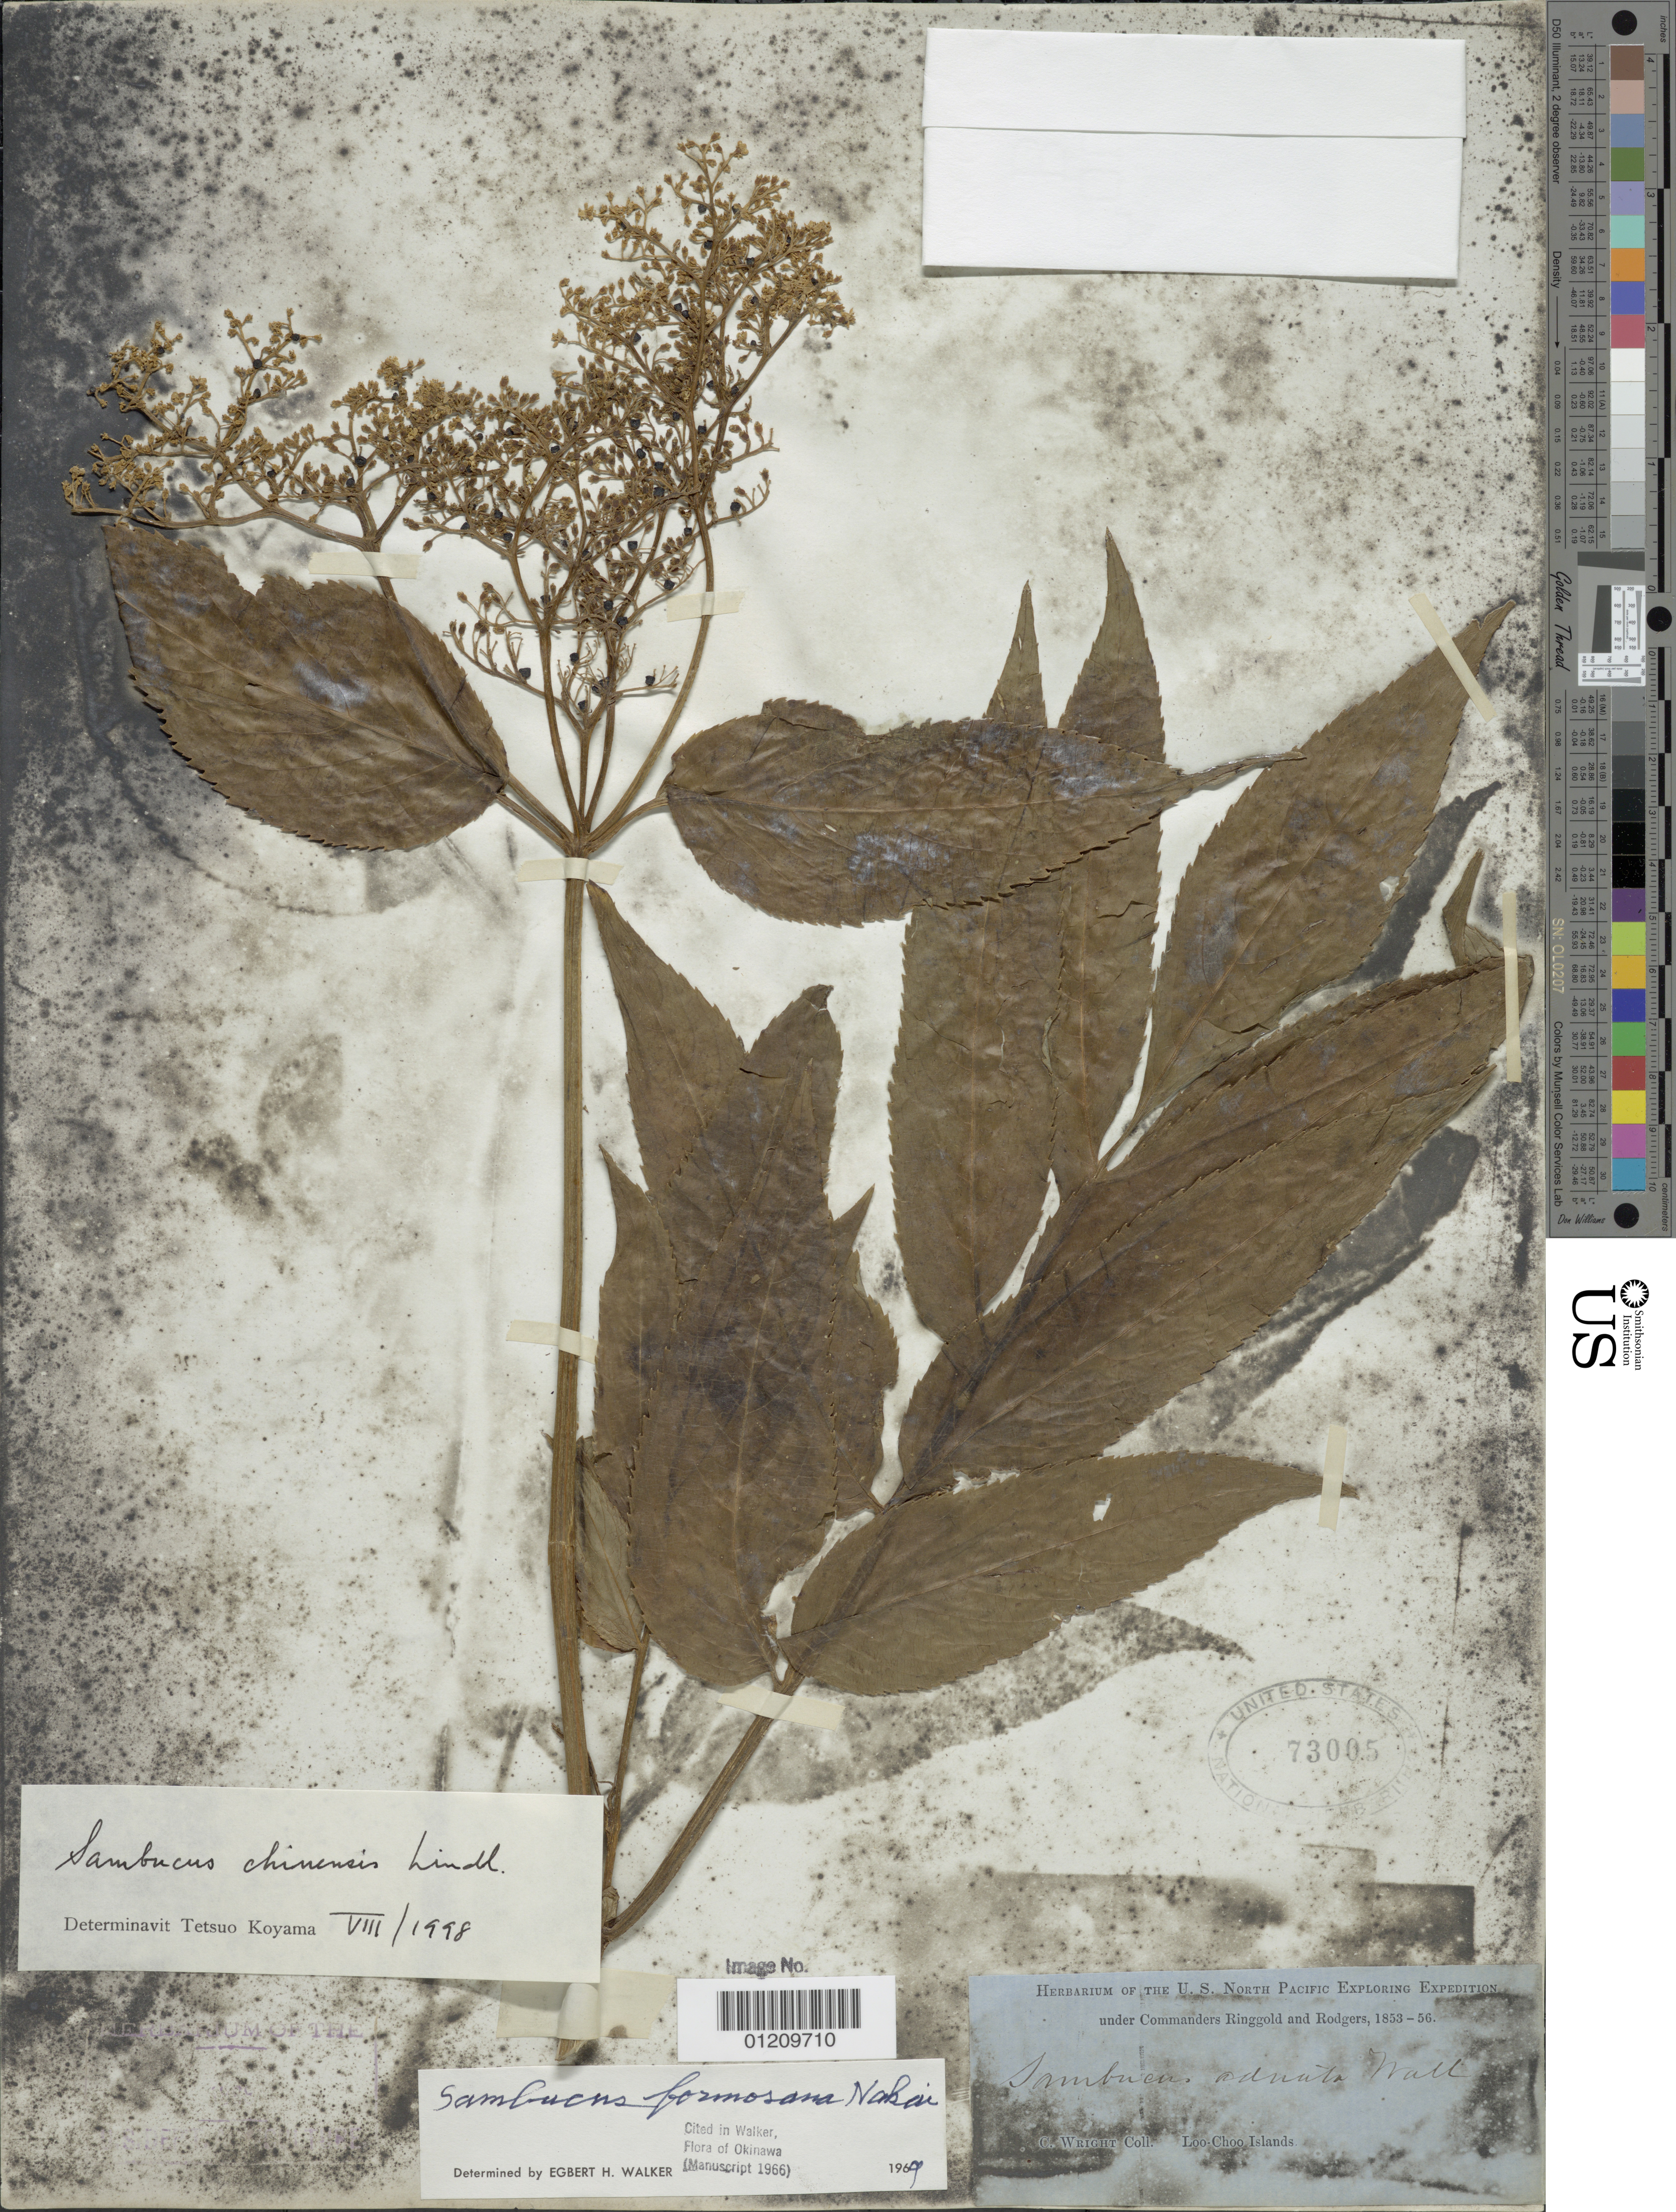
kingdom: Plantae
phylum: Tracheophyta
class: Magnoliopsida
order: Dipsacales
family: Viburnaceae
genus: Sambucus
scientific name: Sambucus chinensis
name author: Lindl.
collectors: C. Wright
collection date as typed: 1853 to -- --- 1856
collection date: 1853/1856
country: Japan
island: Ryukyu Islands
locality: Loo Choo Islands.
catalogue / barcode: US 73005